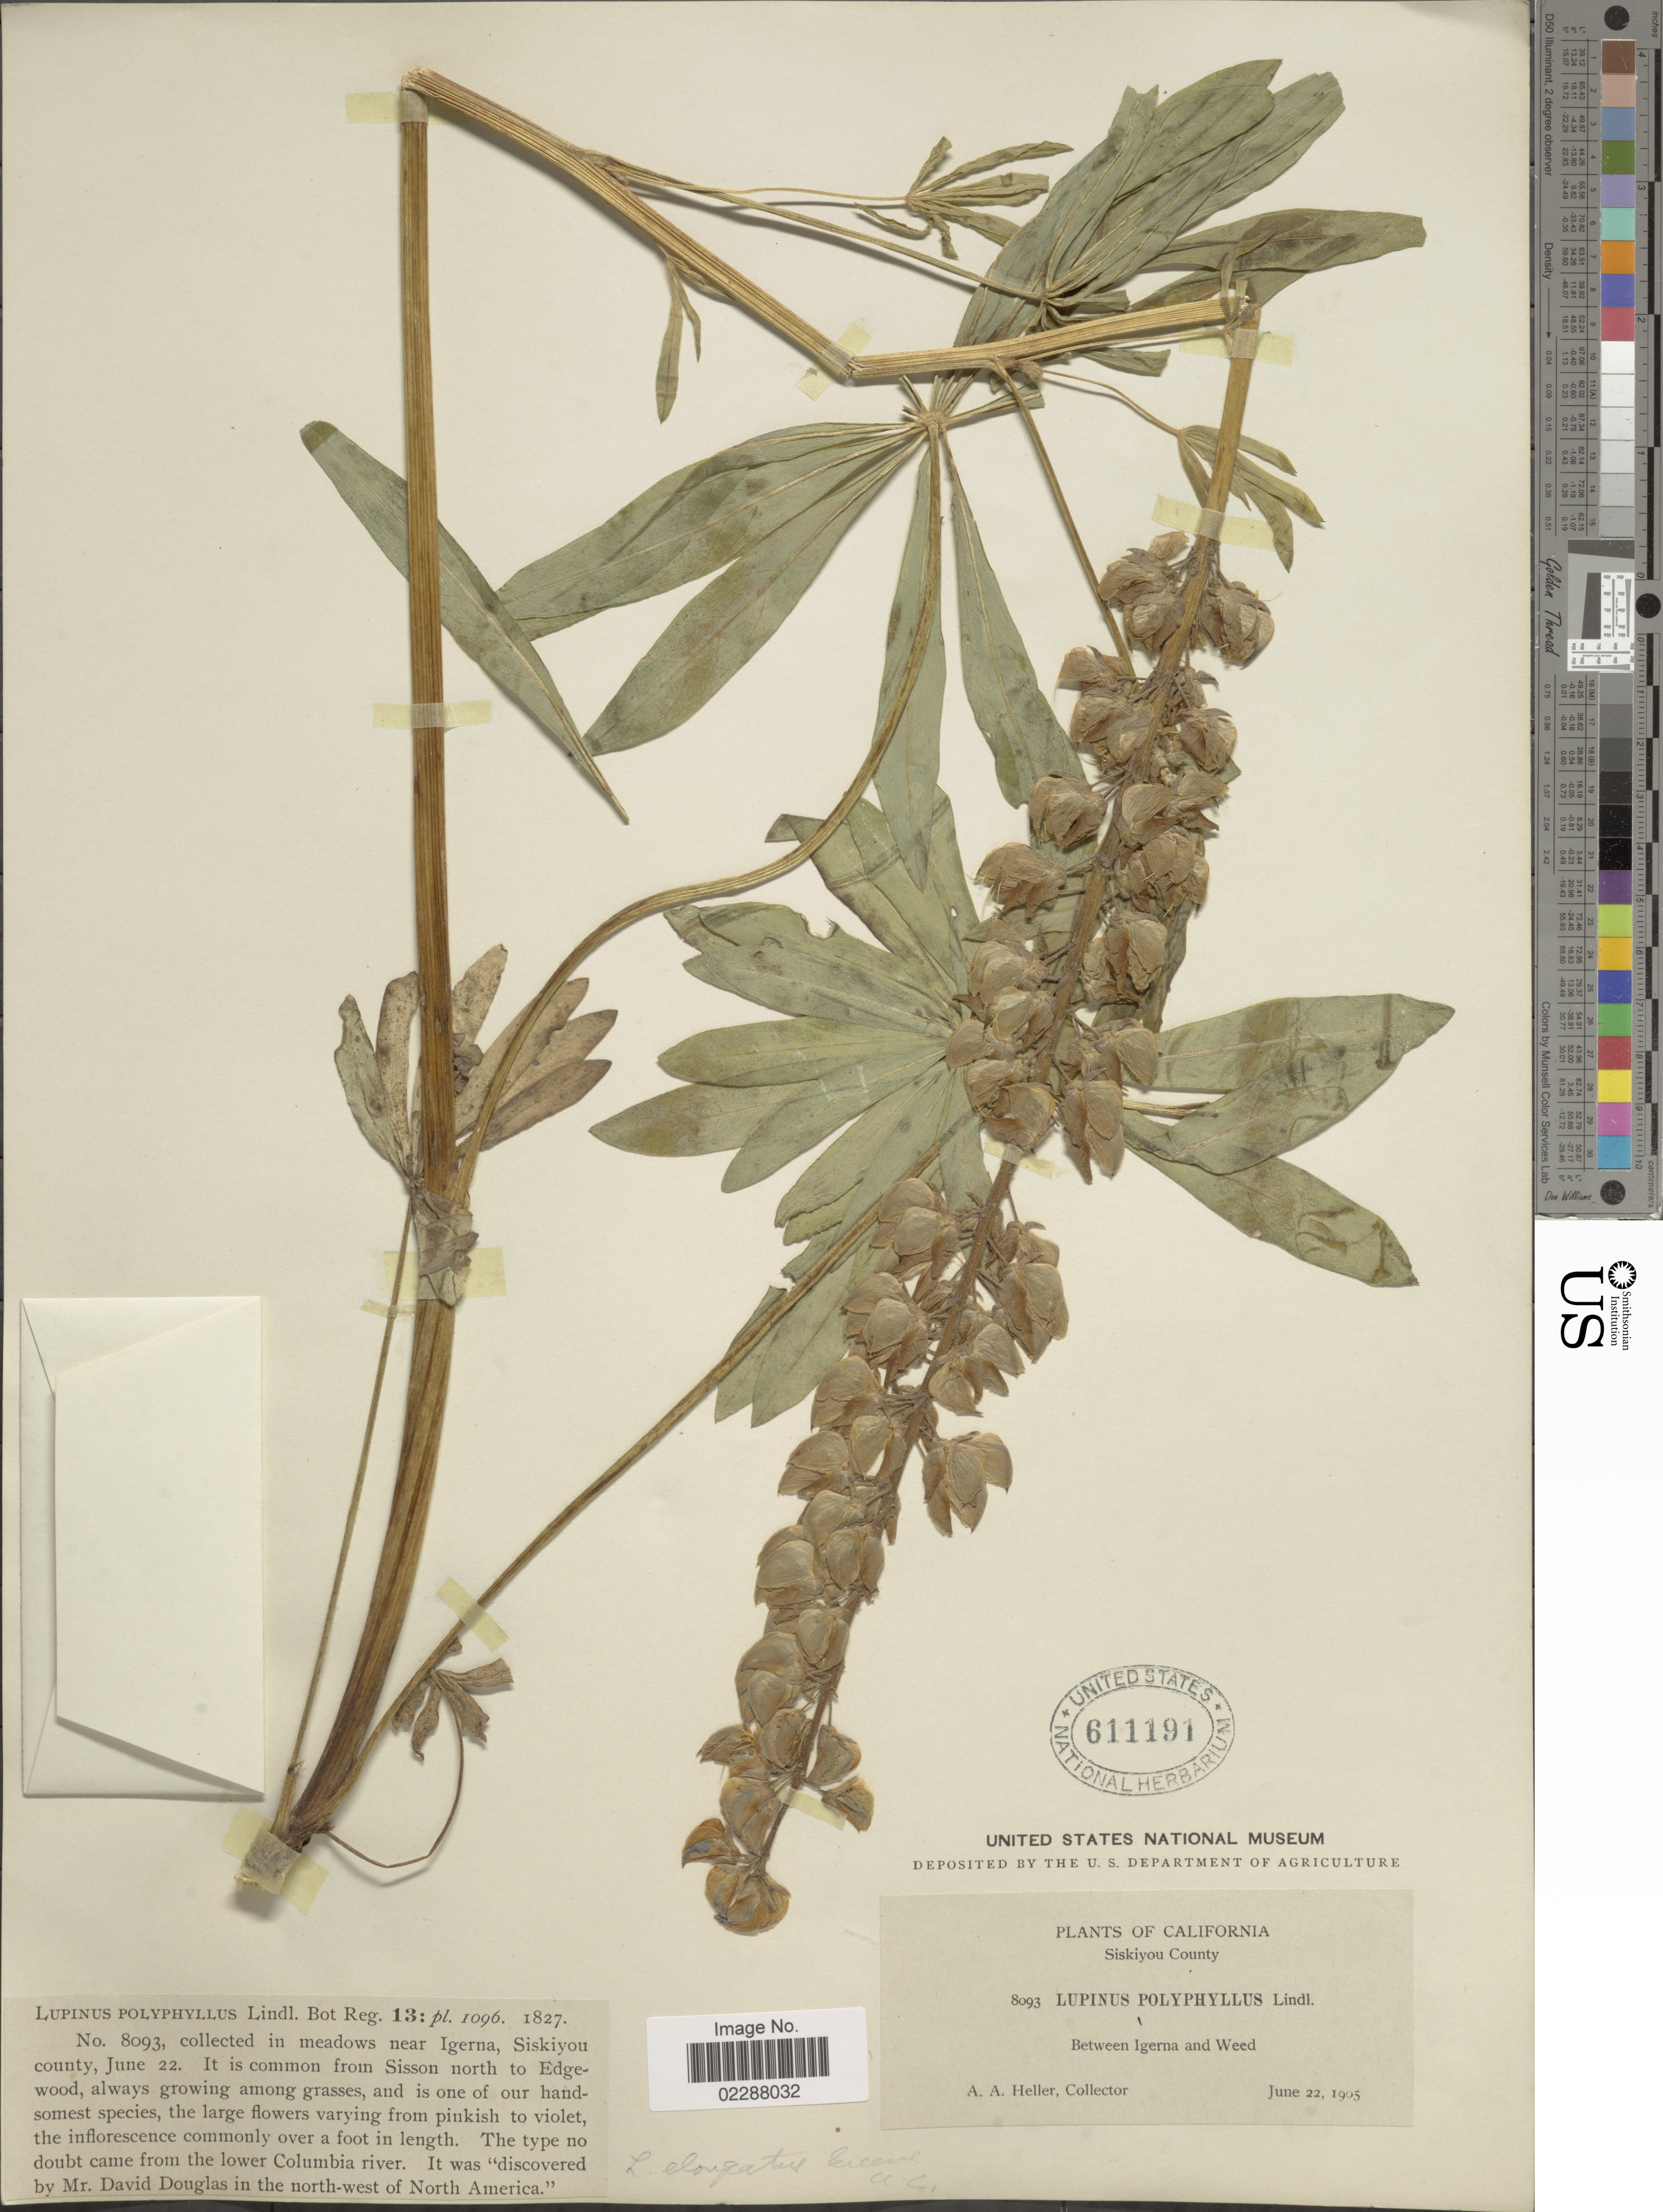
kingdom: Plantae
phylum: Tracheophyta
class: Magnoliopsida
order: Fabales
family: Fabaceae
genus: Lupinus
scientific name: Lupinus superbus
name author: A. Heller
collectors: A. A. Heller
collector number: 8093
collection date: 1905-06-22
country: United States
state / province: California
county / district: Siskiyou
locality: Siskiyou County, Between Igerna and Weed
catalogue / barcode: US 611191